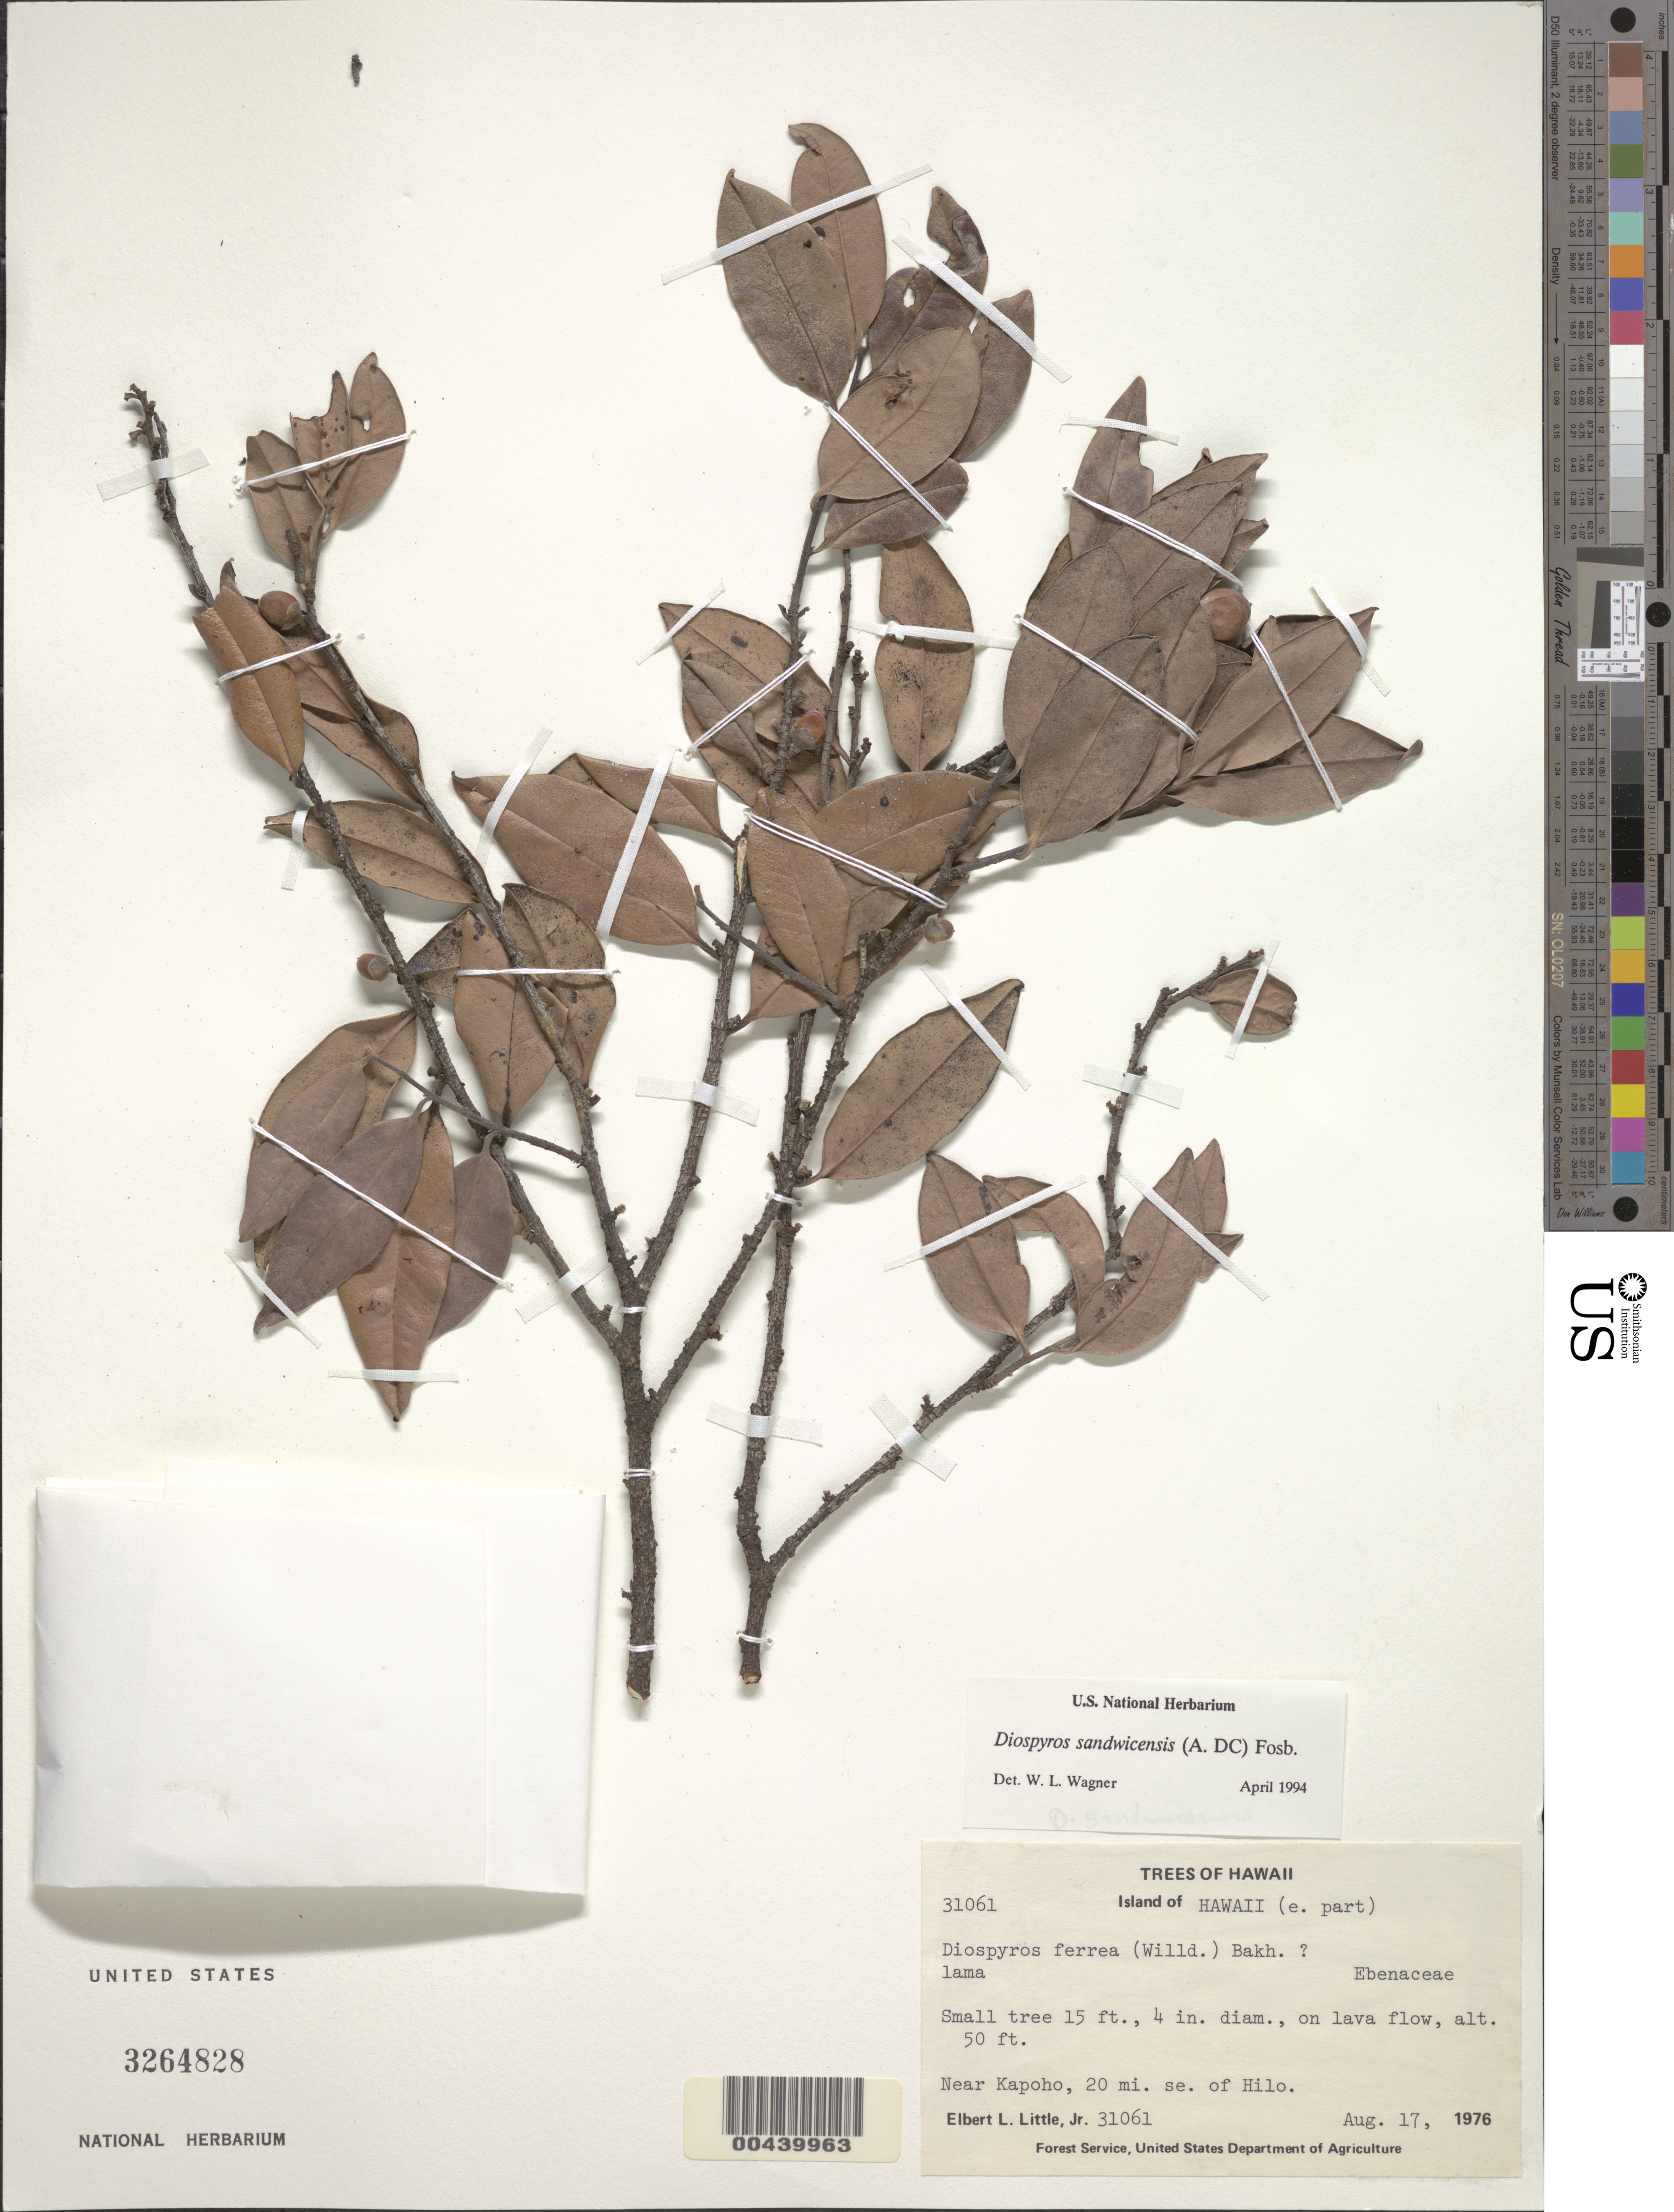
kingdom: Plantae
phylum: Tracheophyta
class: Magnoliopsida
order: Fabales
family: Fabaceae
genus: Desmodium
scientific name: Desmodium uncinatum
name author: (Jacq.) DC.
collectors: E. L. Little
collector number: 31061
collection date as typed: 17 Aug 1976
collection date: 1976-08-17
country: United States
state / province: Hawaii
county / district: Hawaii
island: Hawaii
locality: Near Kapoho, 20 mi SE of Hilo, E Hawaii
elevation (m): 15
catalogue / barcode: US 3264828